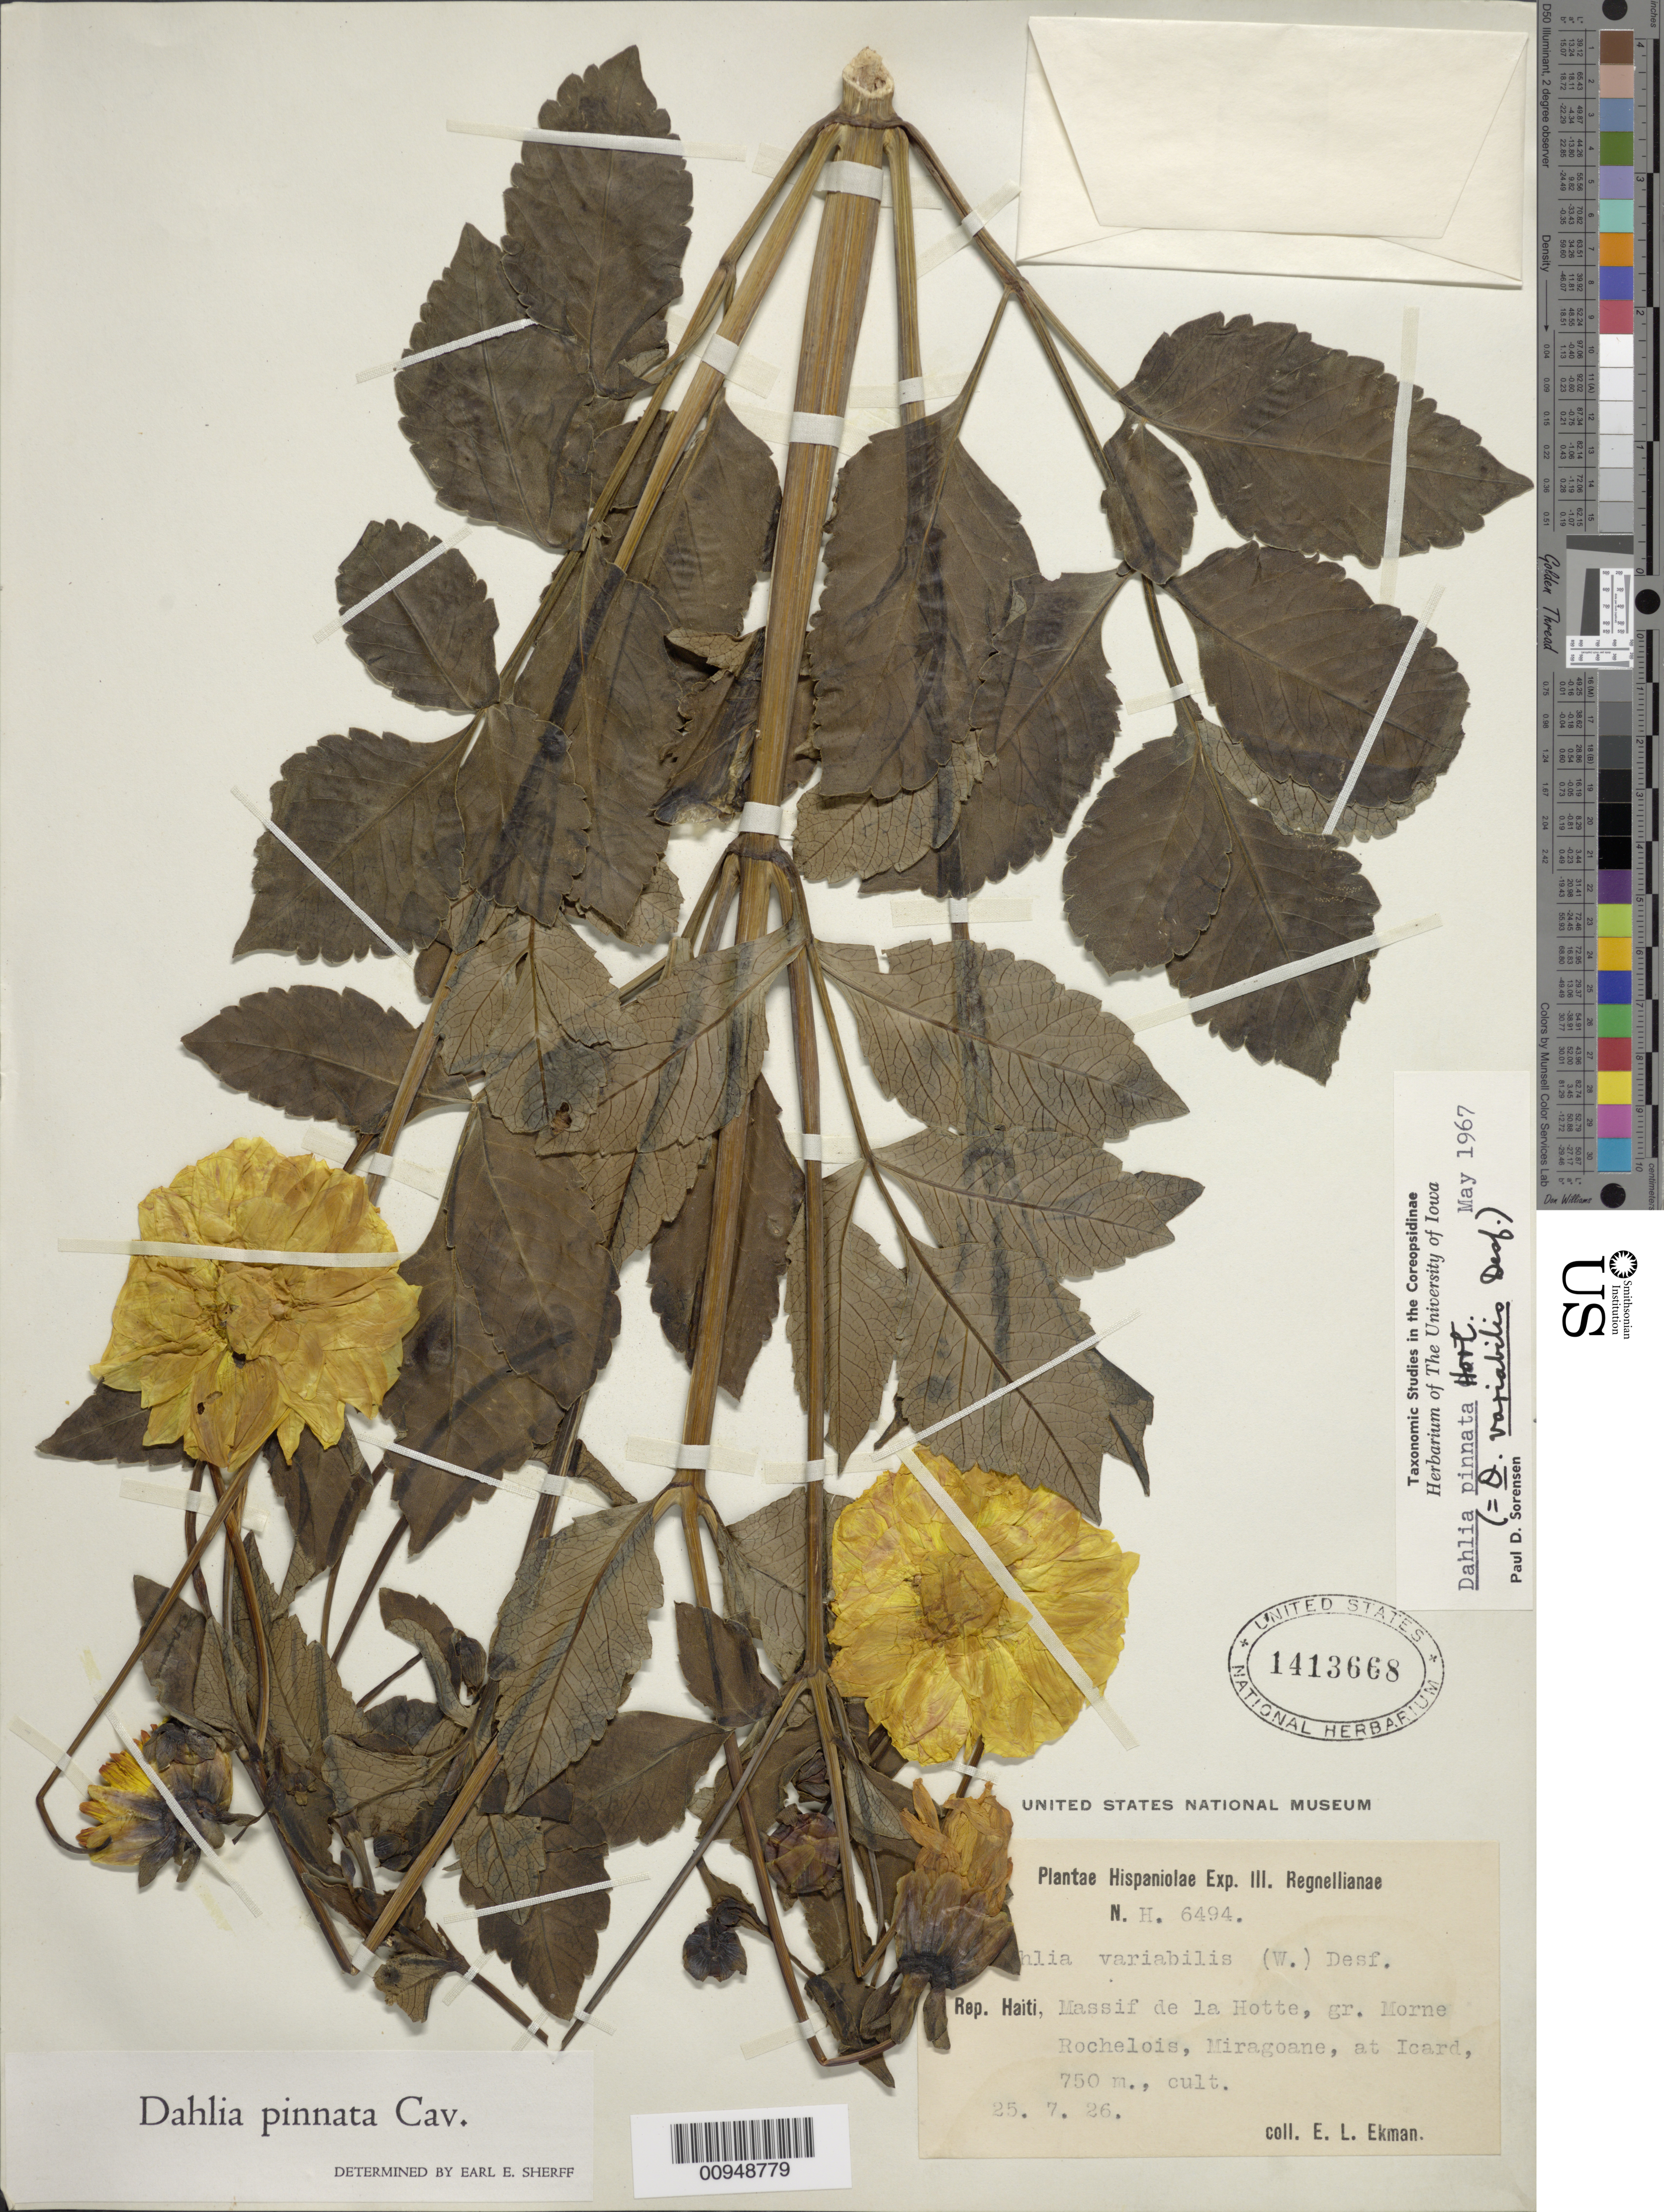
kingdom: Plantae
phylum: Tracheophyta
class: Magnoliopsida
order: Asterales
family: Asteraceae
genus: Dahlia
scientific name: Dahlia pinnata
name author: Cav.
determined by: Sorenson, P. D.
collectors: E. L. Ekman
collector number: H 6494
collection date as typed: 25 Jul 1926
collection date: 1926-07-25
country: Haiti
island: Hispaniola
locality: Massif de la Hotte, Gros Morne Rochelois, Miragoane, at Icard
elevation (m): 750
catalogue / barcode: US 1413668